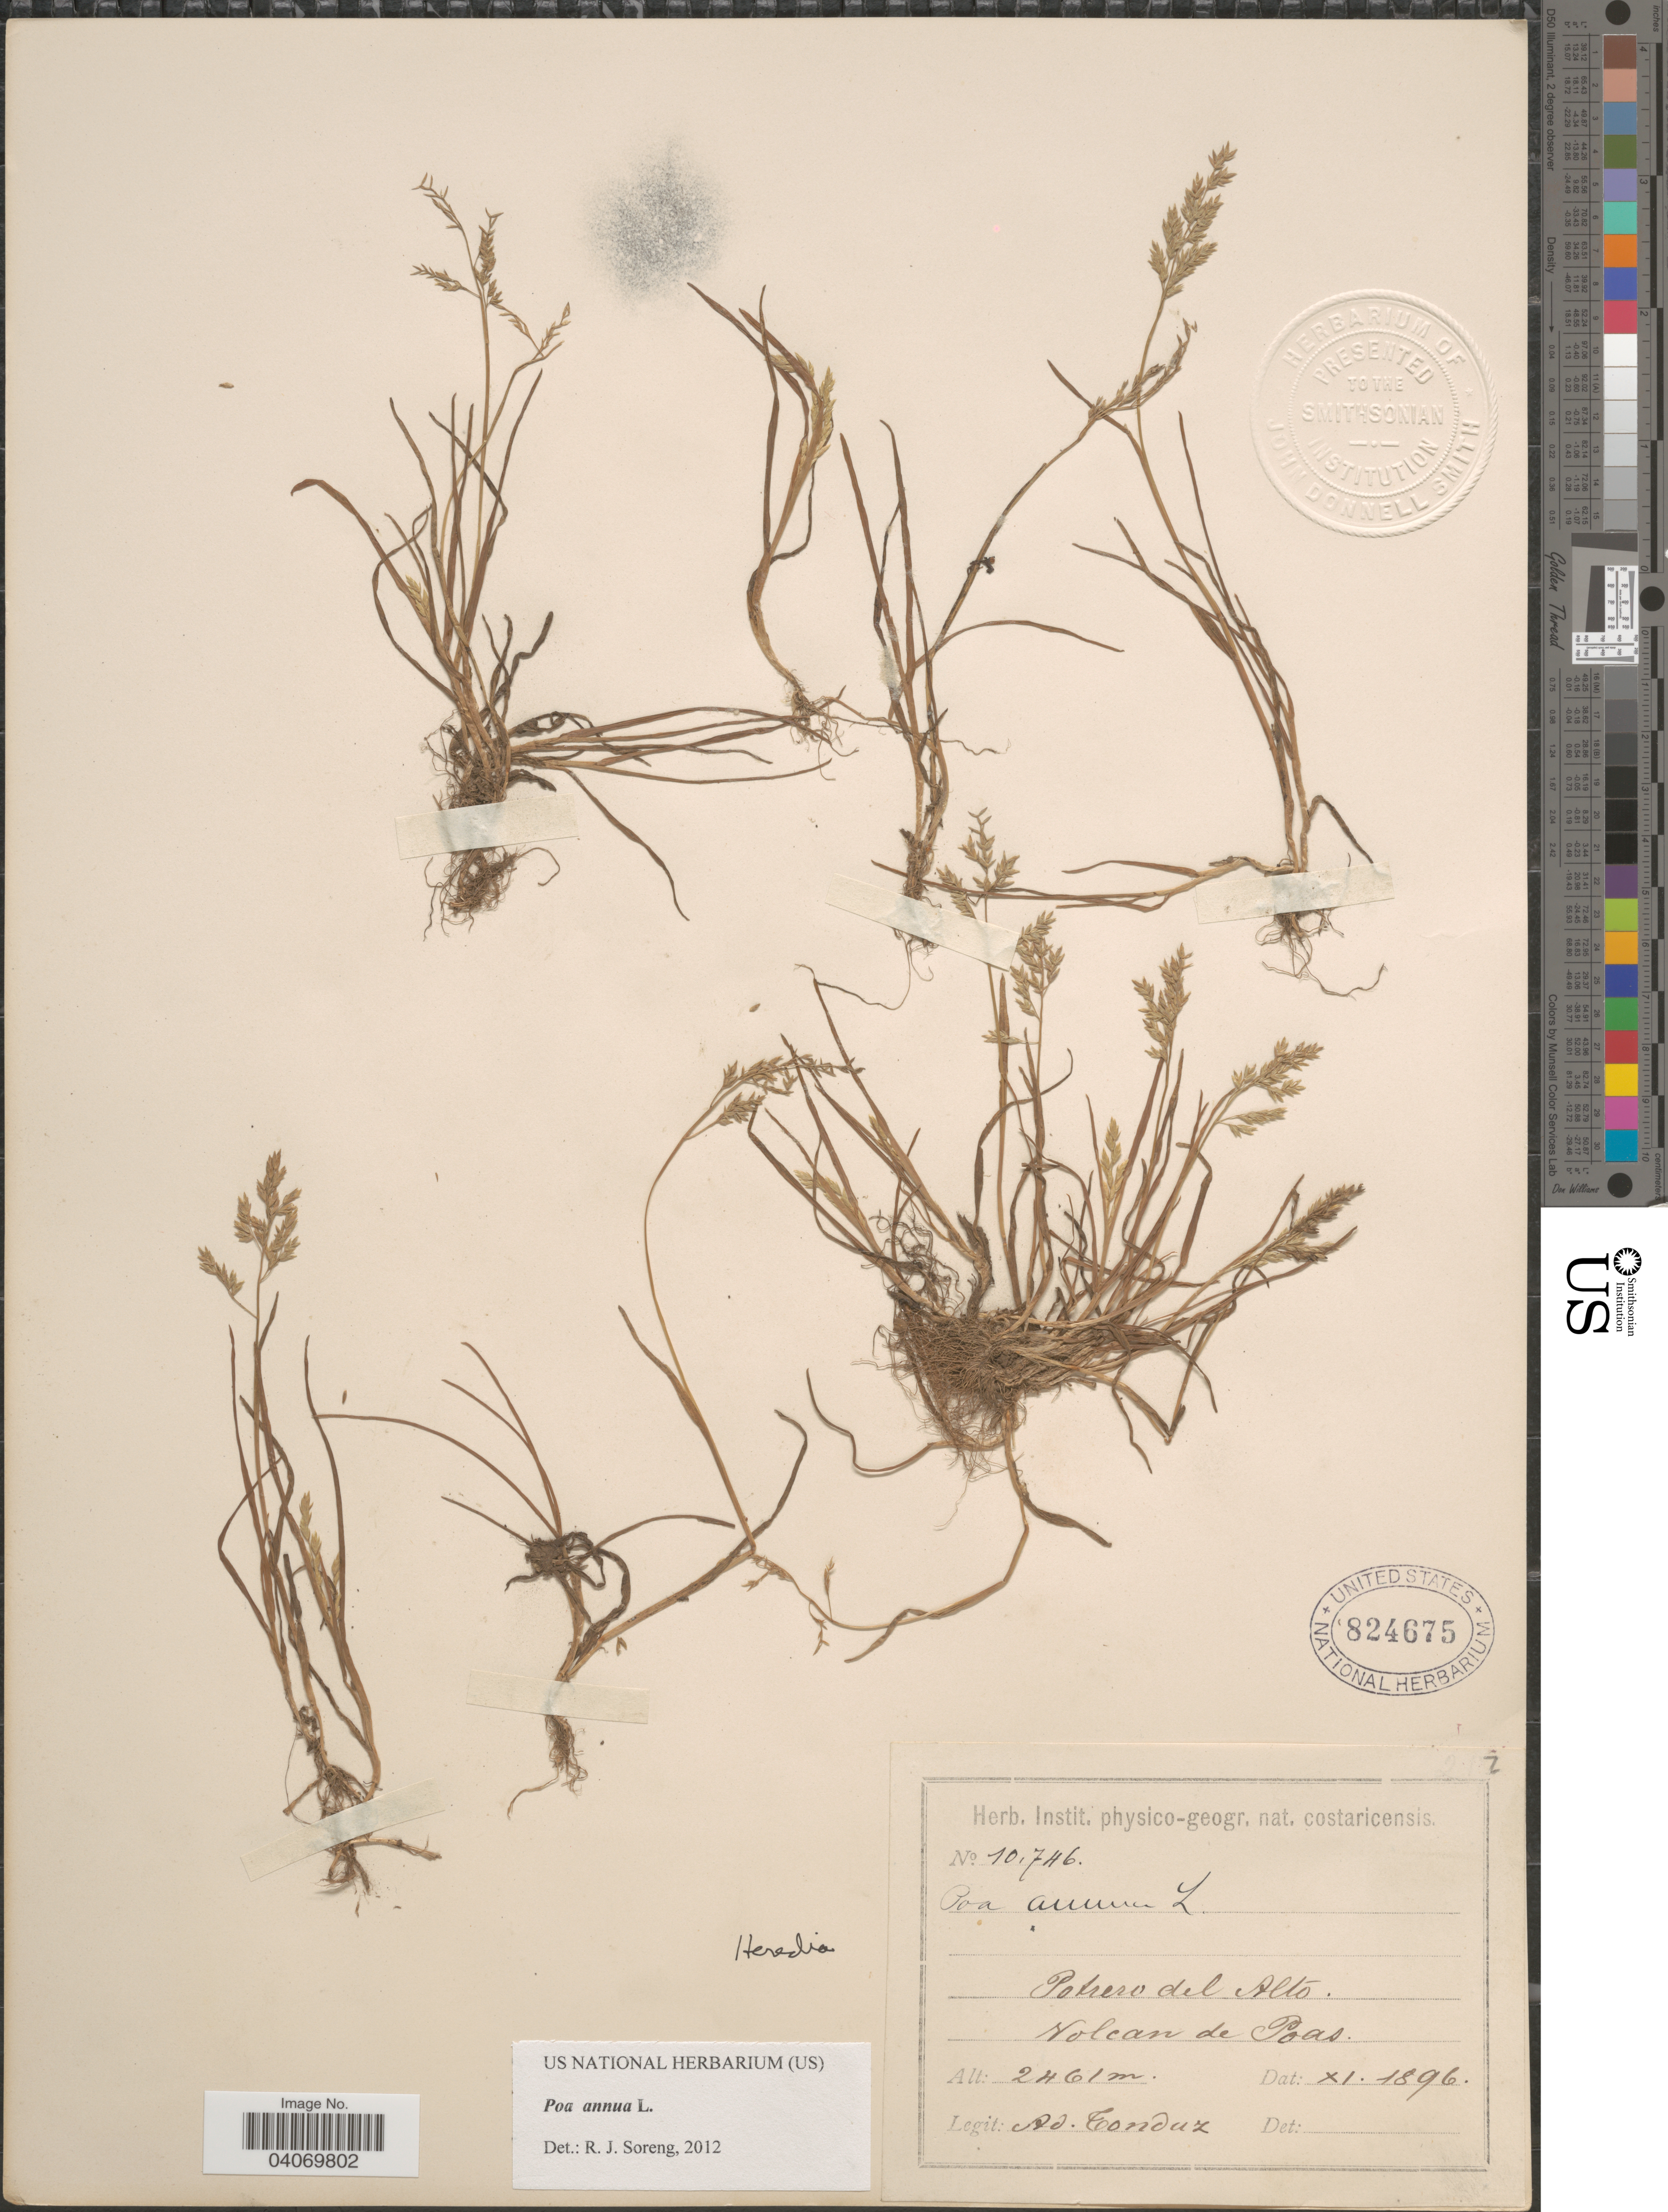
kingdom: Plantae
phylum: Tracheophyta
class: Liliopsida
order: Poales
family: Poaceae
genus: Poa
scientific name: Poa annua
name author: L.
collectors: A. Tonduz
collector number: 10746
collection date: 1896-11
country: Costa Rica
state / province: Heredia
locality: Potrero del Alto. Volcan de Poas.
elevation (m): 2461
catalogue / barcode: US 824675